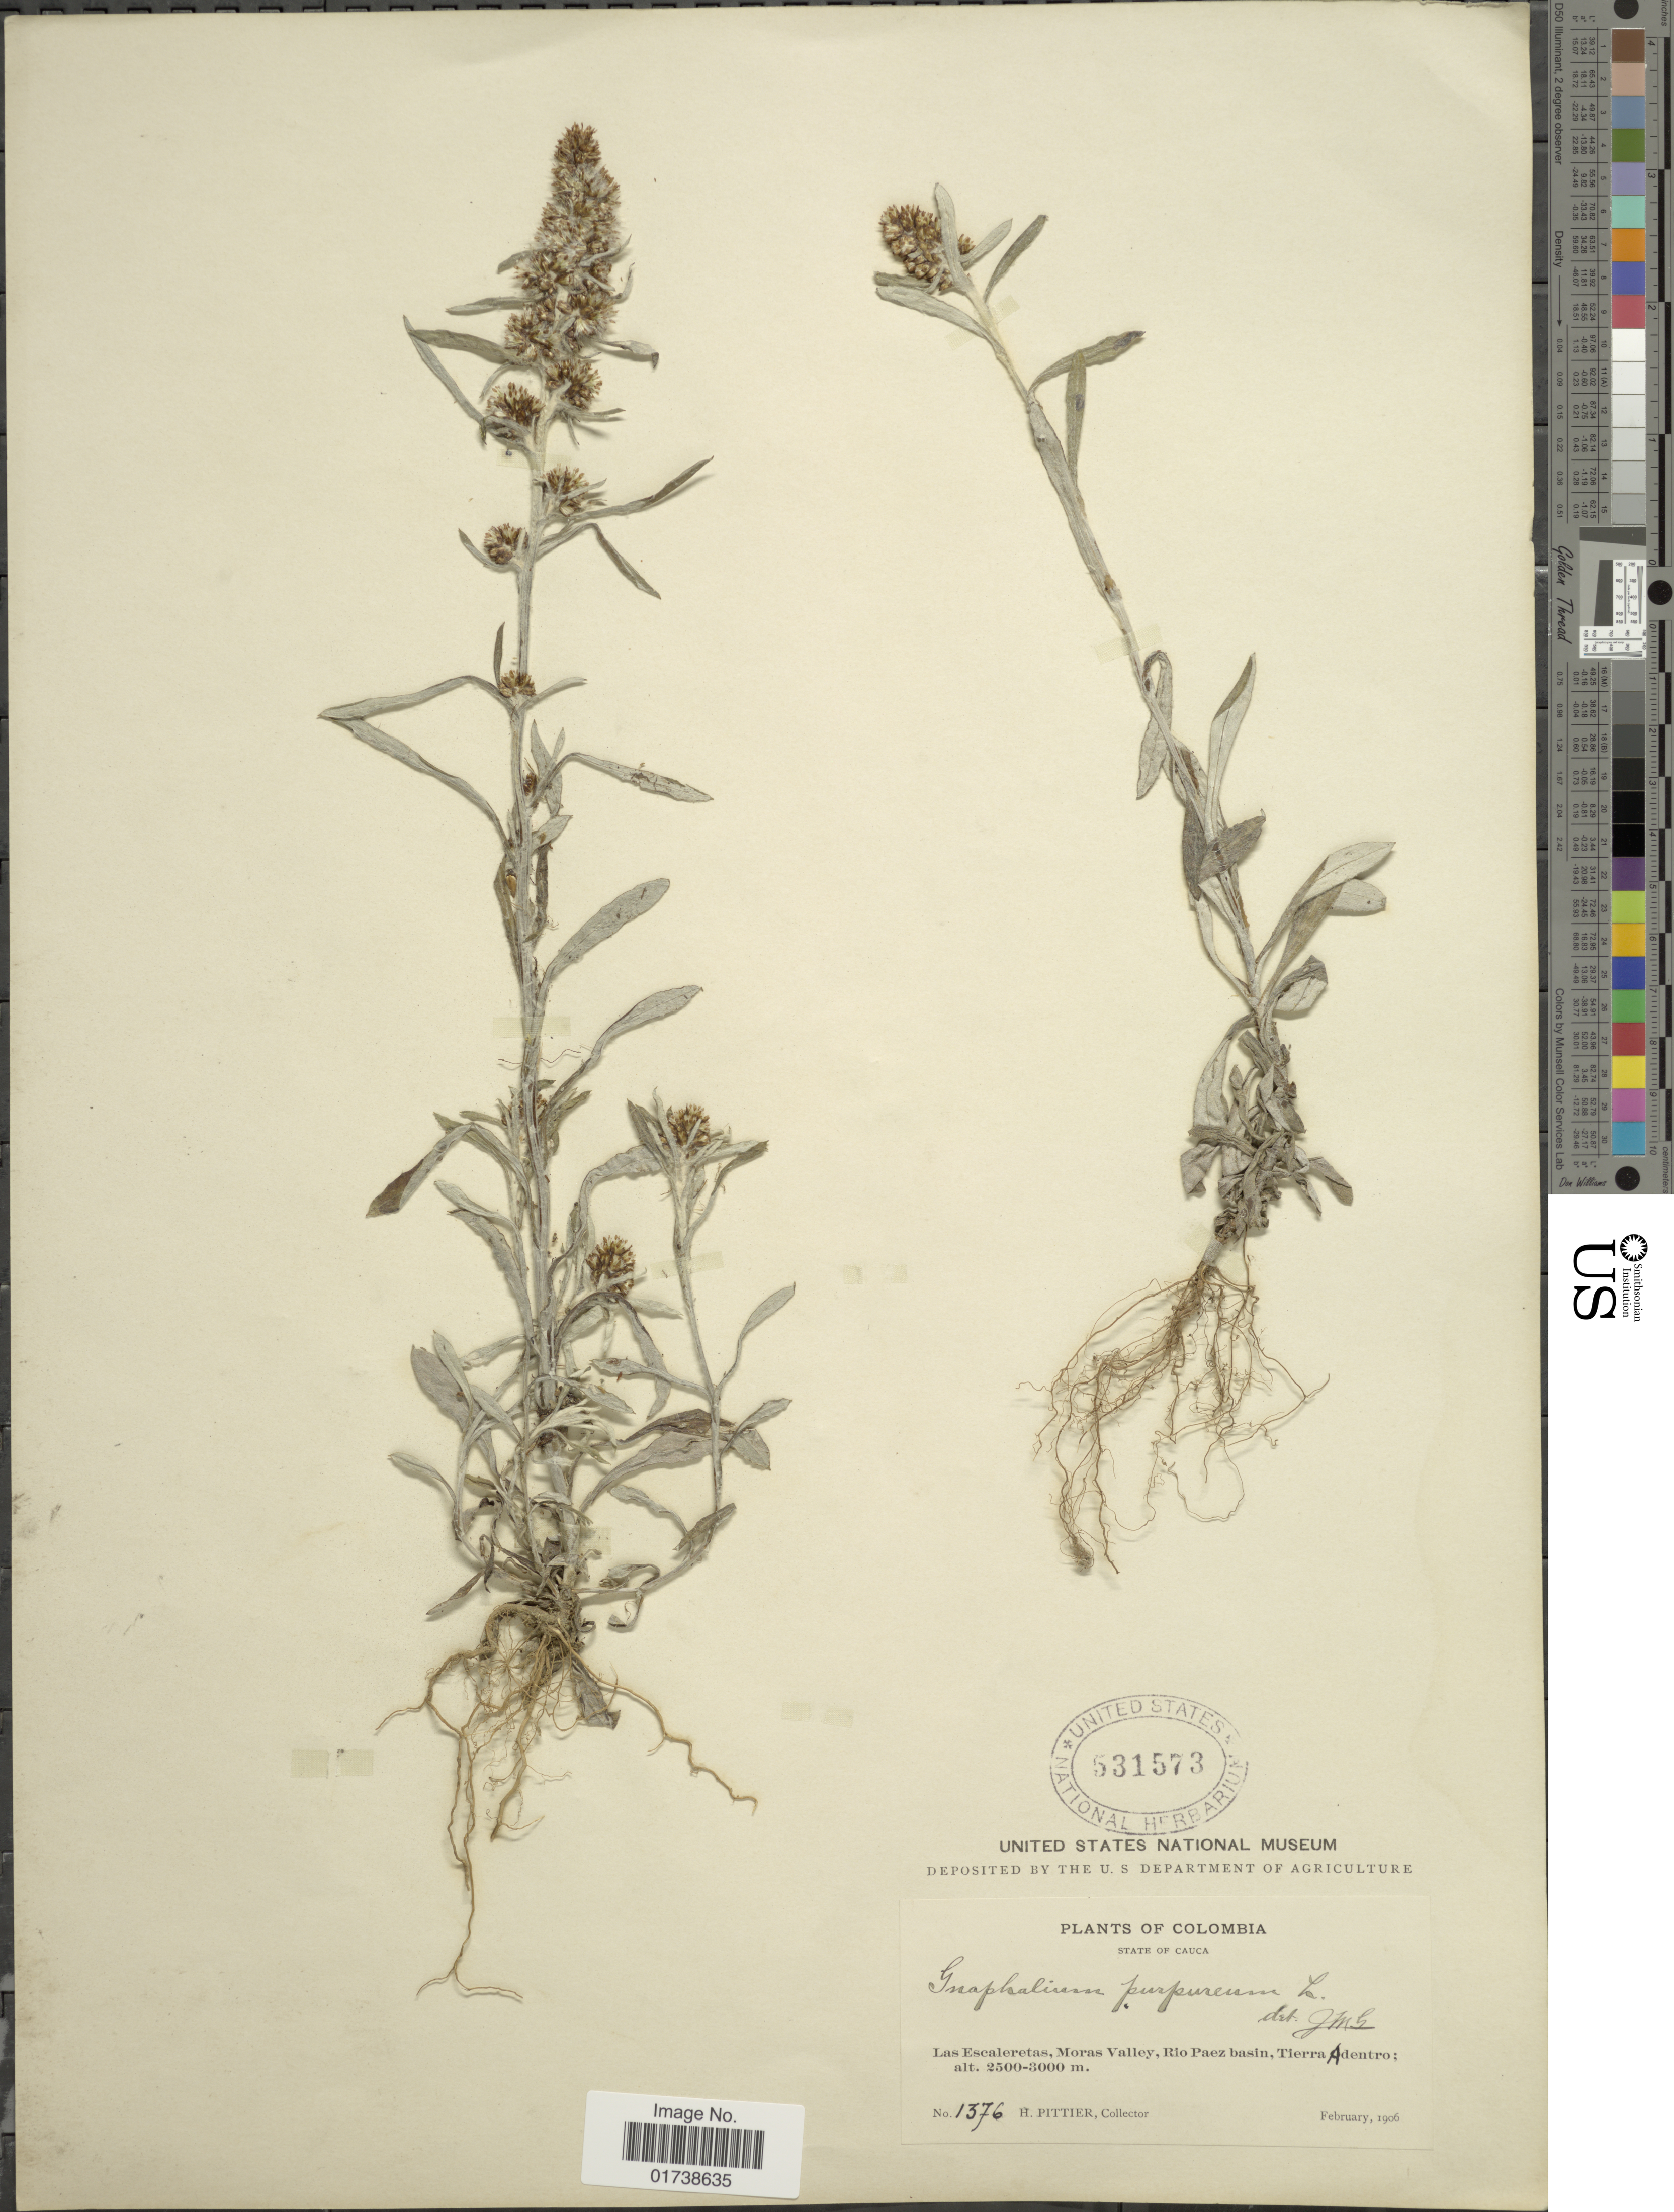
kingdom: Plantae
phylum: Tracheophyta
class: Magnoliopsida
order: Asterales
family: Asteraceae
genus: Gamochaeta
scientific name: Gamochaeta purpurea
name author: (L.) Cabrera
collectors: H. F. Pittier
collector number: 1376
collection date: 1906-02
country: Colombia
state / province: Cauca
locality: State of Cauca, Las Escaleretas, Moras Valley, Rio Paez basin, Tierra Adentro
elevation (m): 2500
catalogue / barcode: US 531573